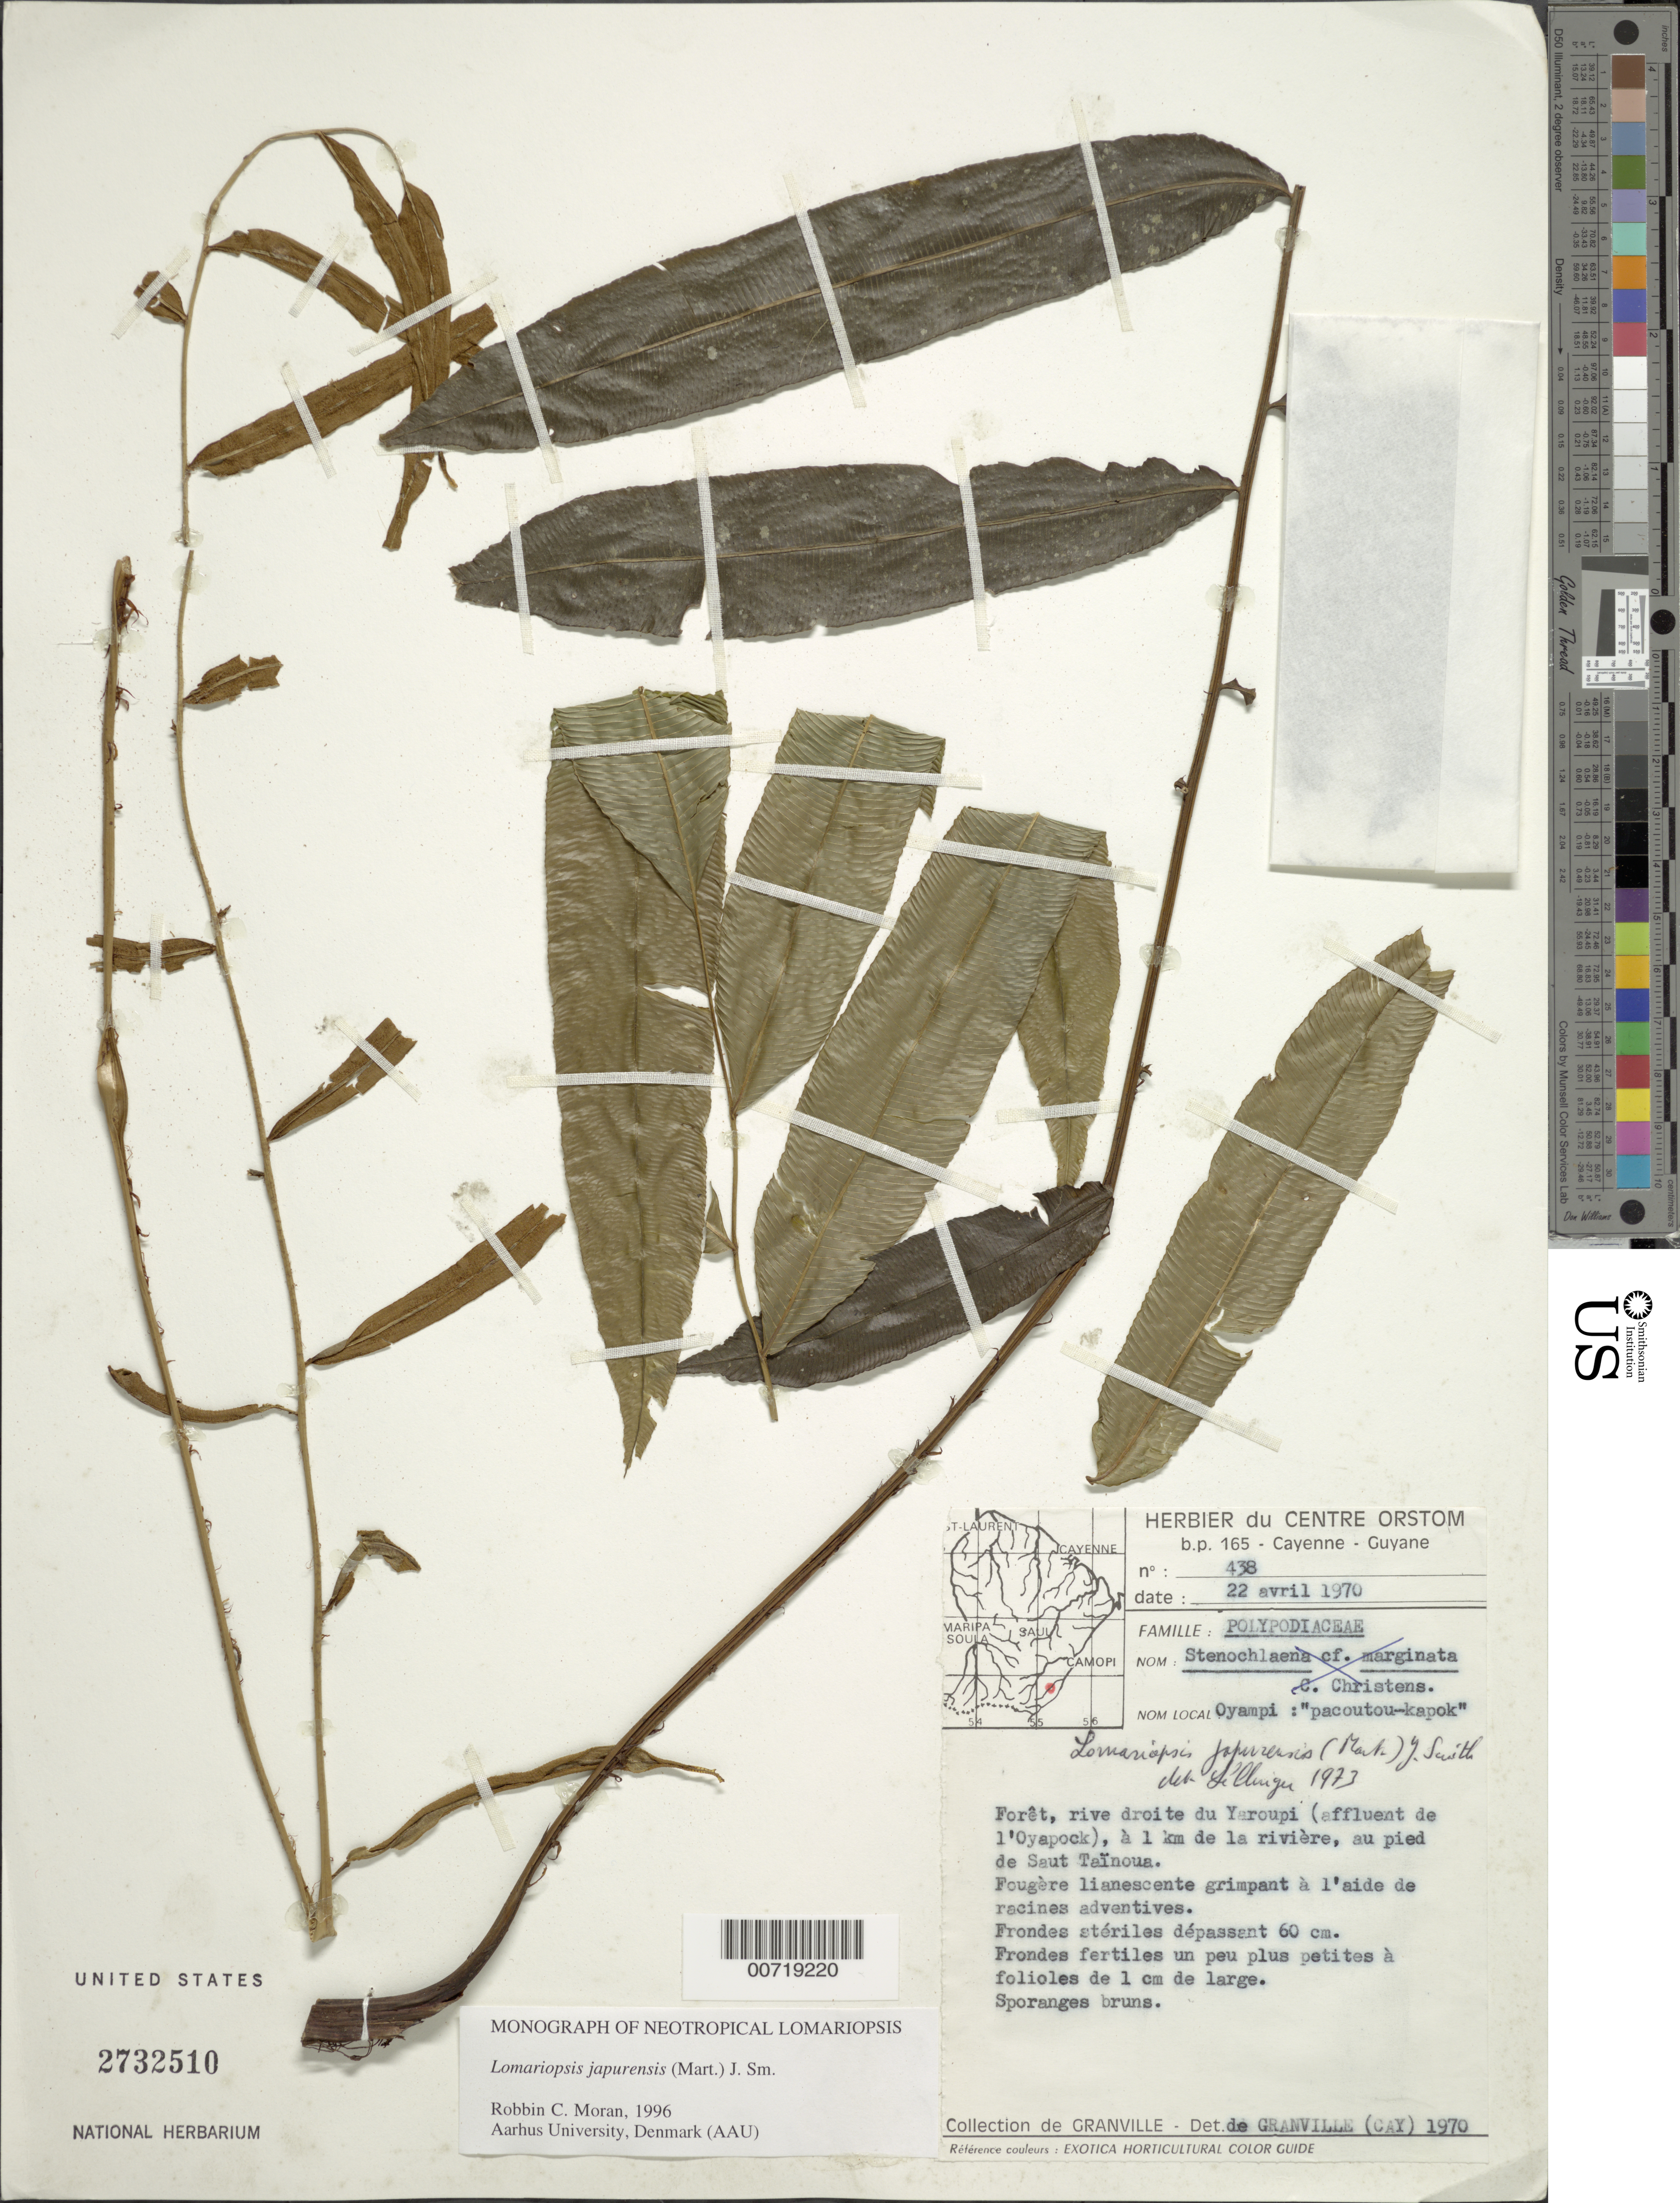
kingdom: Plantae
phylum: Tracheophyta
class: Polypodiopsida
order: Polypodiales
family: Lomariopsidaceae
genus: Lomariopsis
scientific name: Lomariopsis japurensis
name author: (Mart.) J. Sm.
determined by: Moran, R. C.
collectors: J.-J. de Granville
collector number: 438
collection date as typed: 22-Apr-70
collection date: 1970-04-22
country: French Guiana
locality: Fleuve Yaroupi (affl. de l'Oyapock), Sauts Taïnoua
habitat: Forest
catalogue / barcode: US 2732510